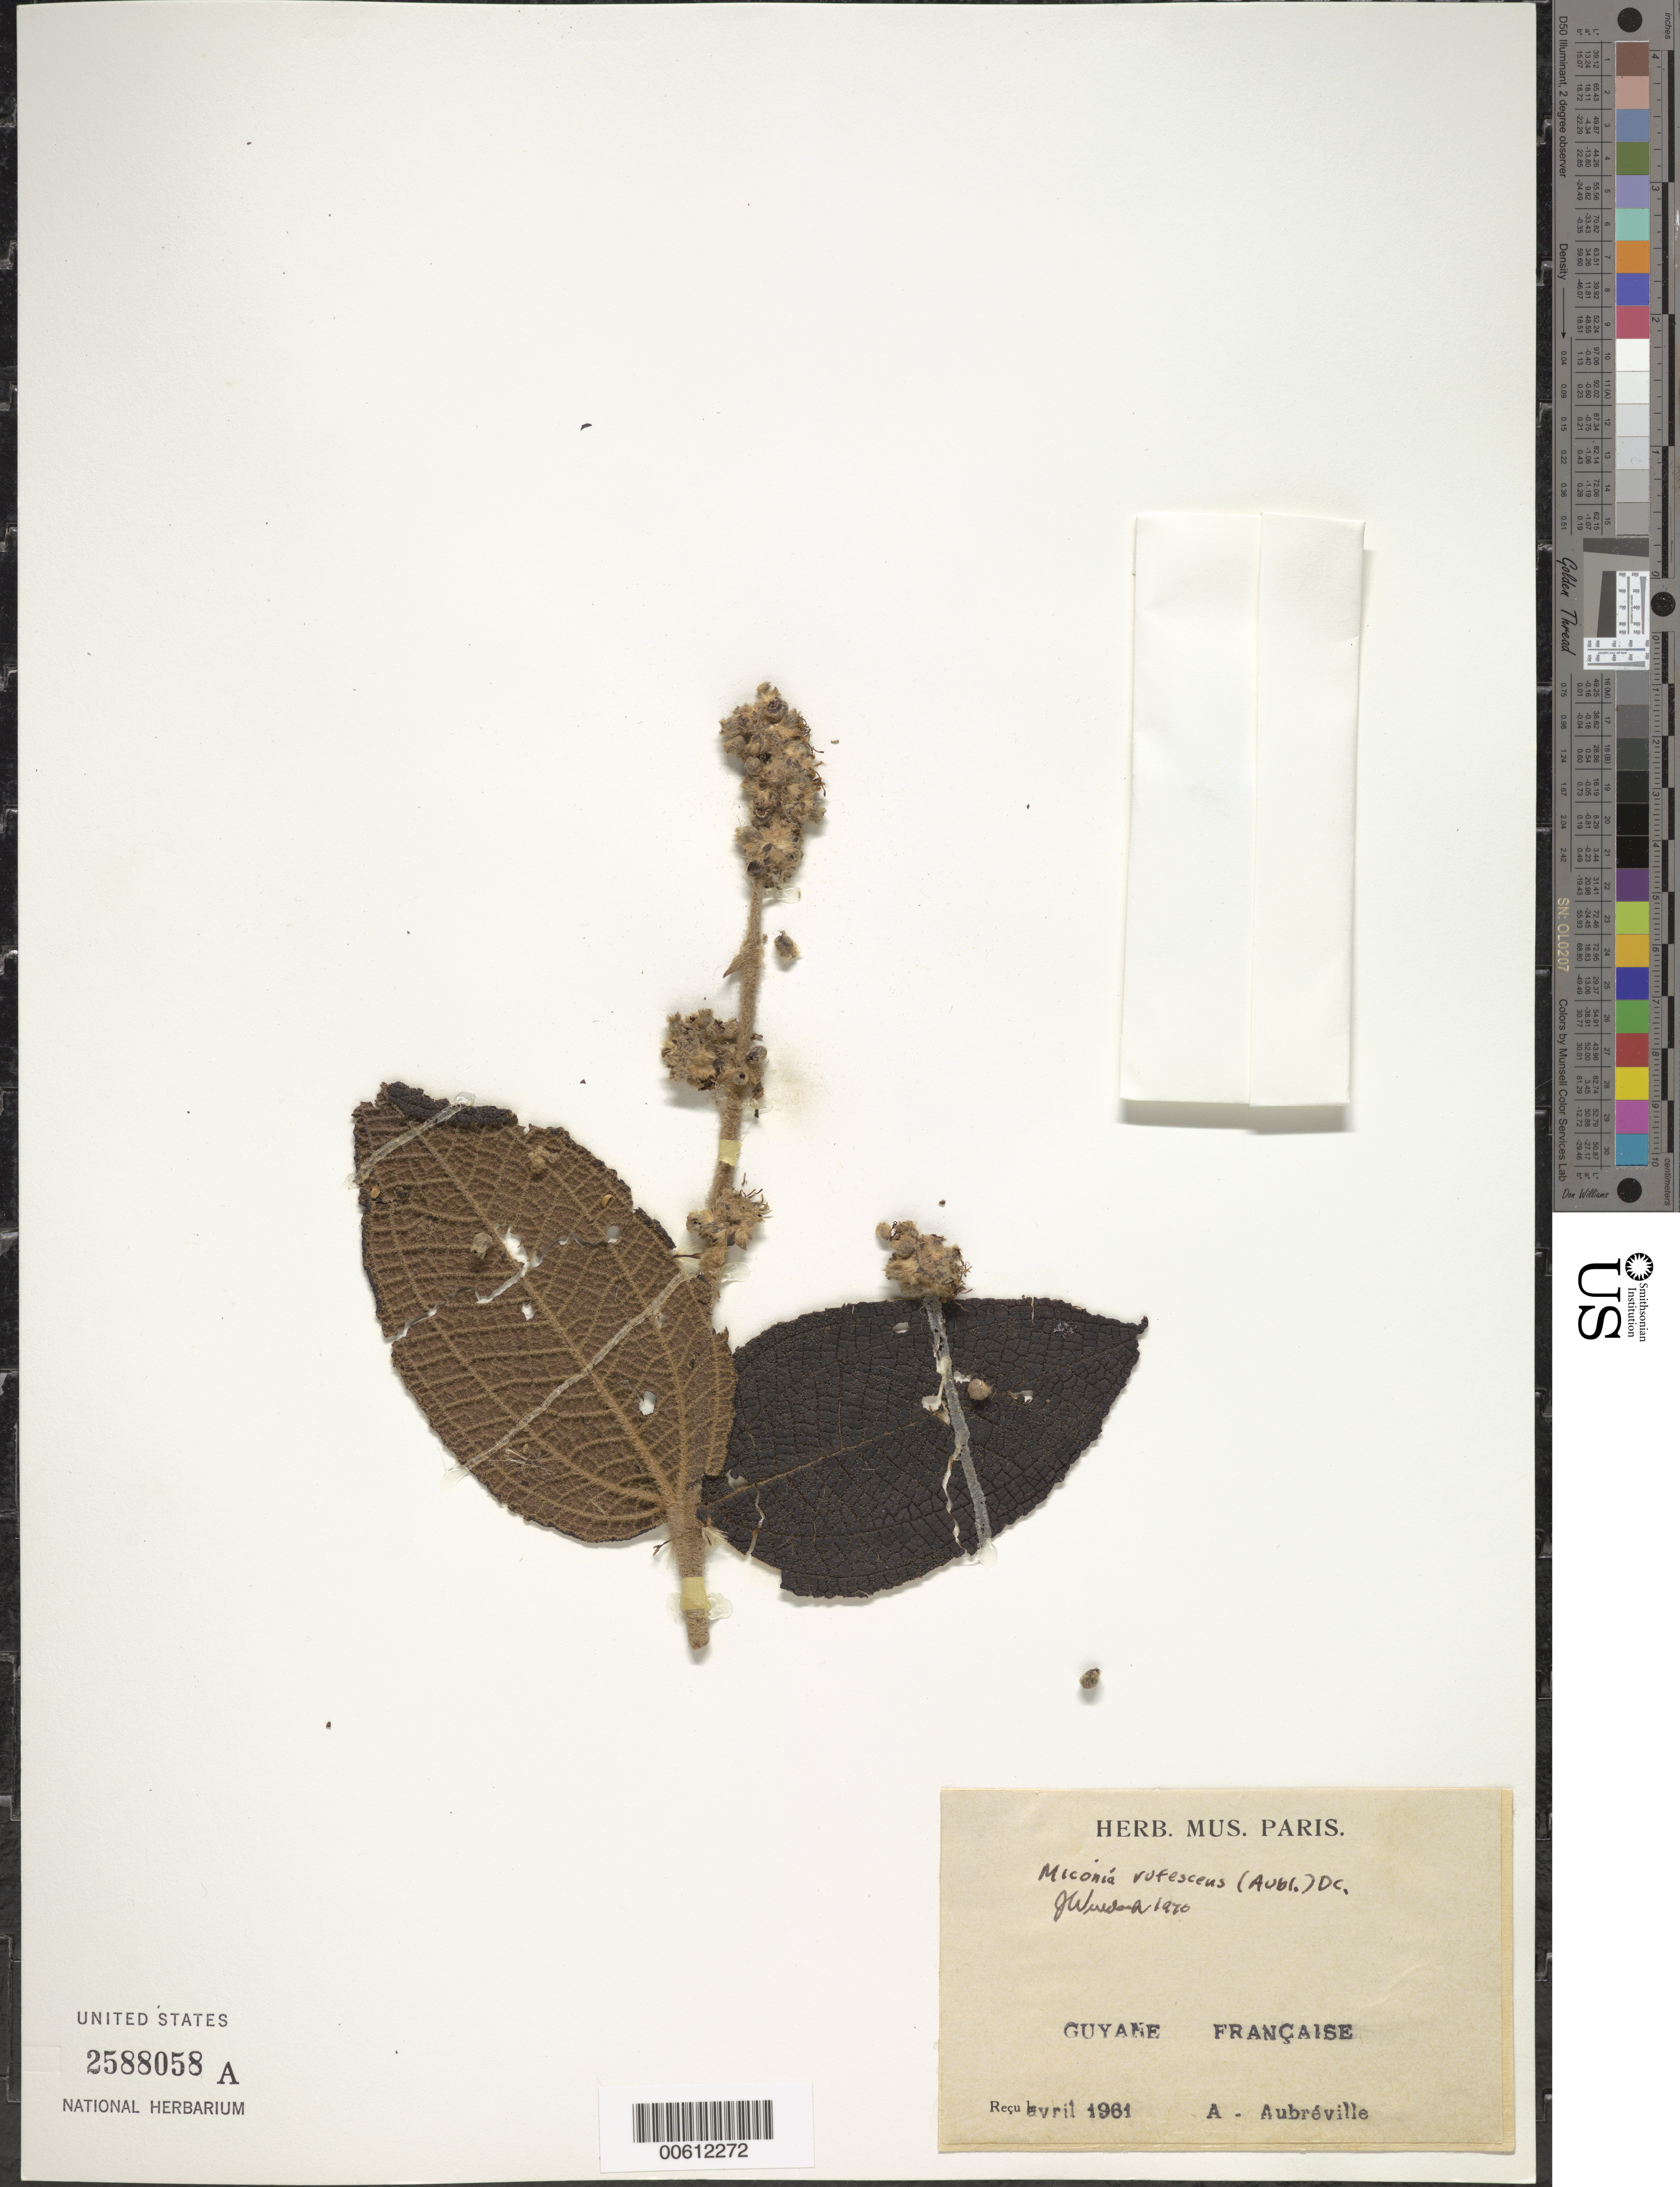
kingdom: Plantae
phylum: Tracheophyta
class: Magnoliopsida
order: Myrtales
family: Melastomataceae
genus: Miconia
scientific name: Miconia rufescens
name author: (Aubl.) DC.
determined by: Wurdack, John J., (US), US (UNITED STATES)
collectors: A. Aubréville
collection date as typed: Apr-61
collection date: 1961-04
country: French Guiana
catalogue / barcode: US 2588058A